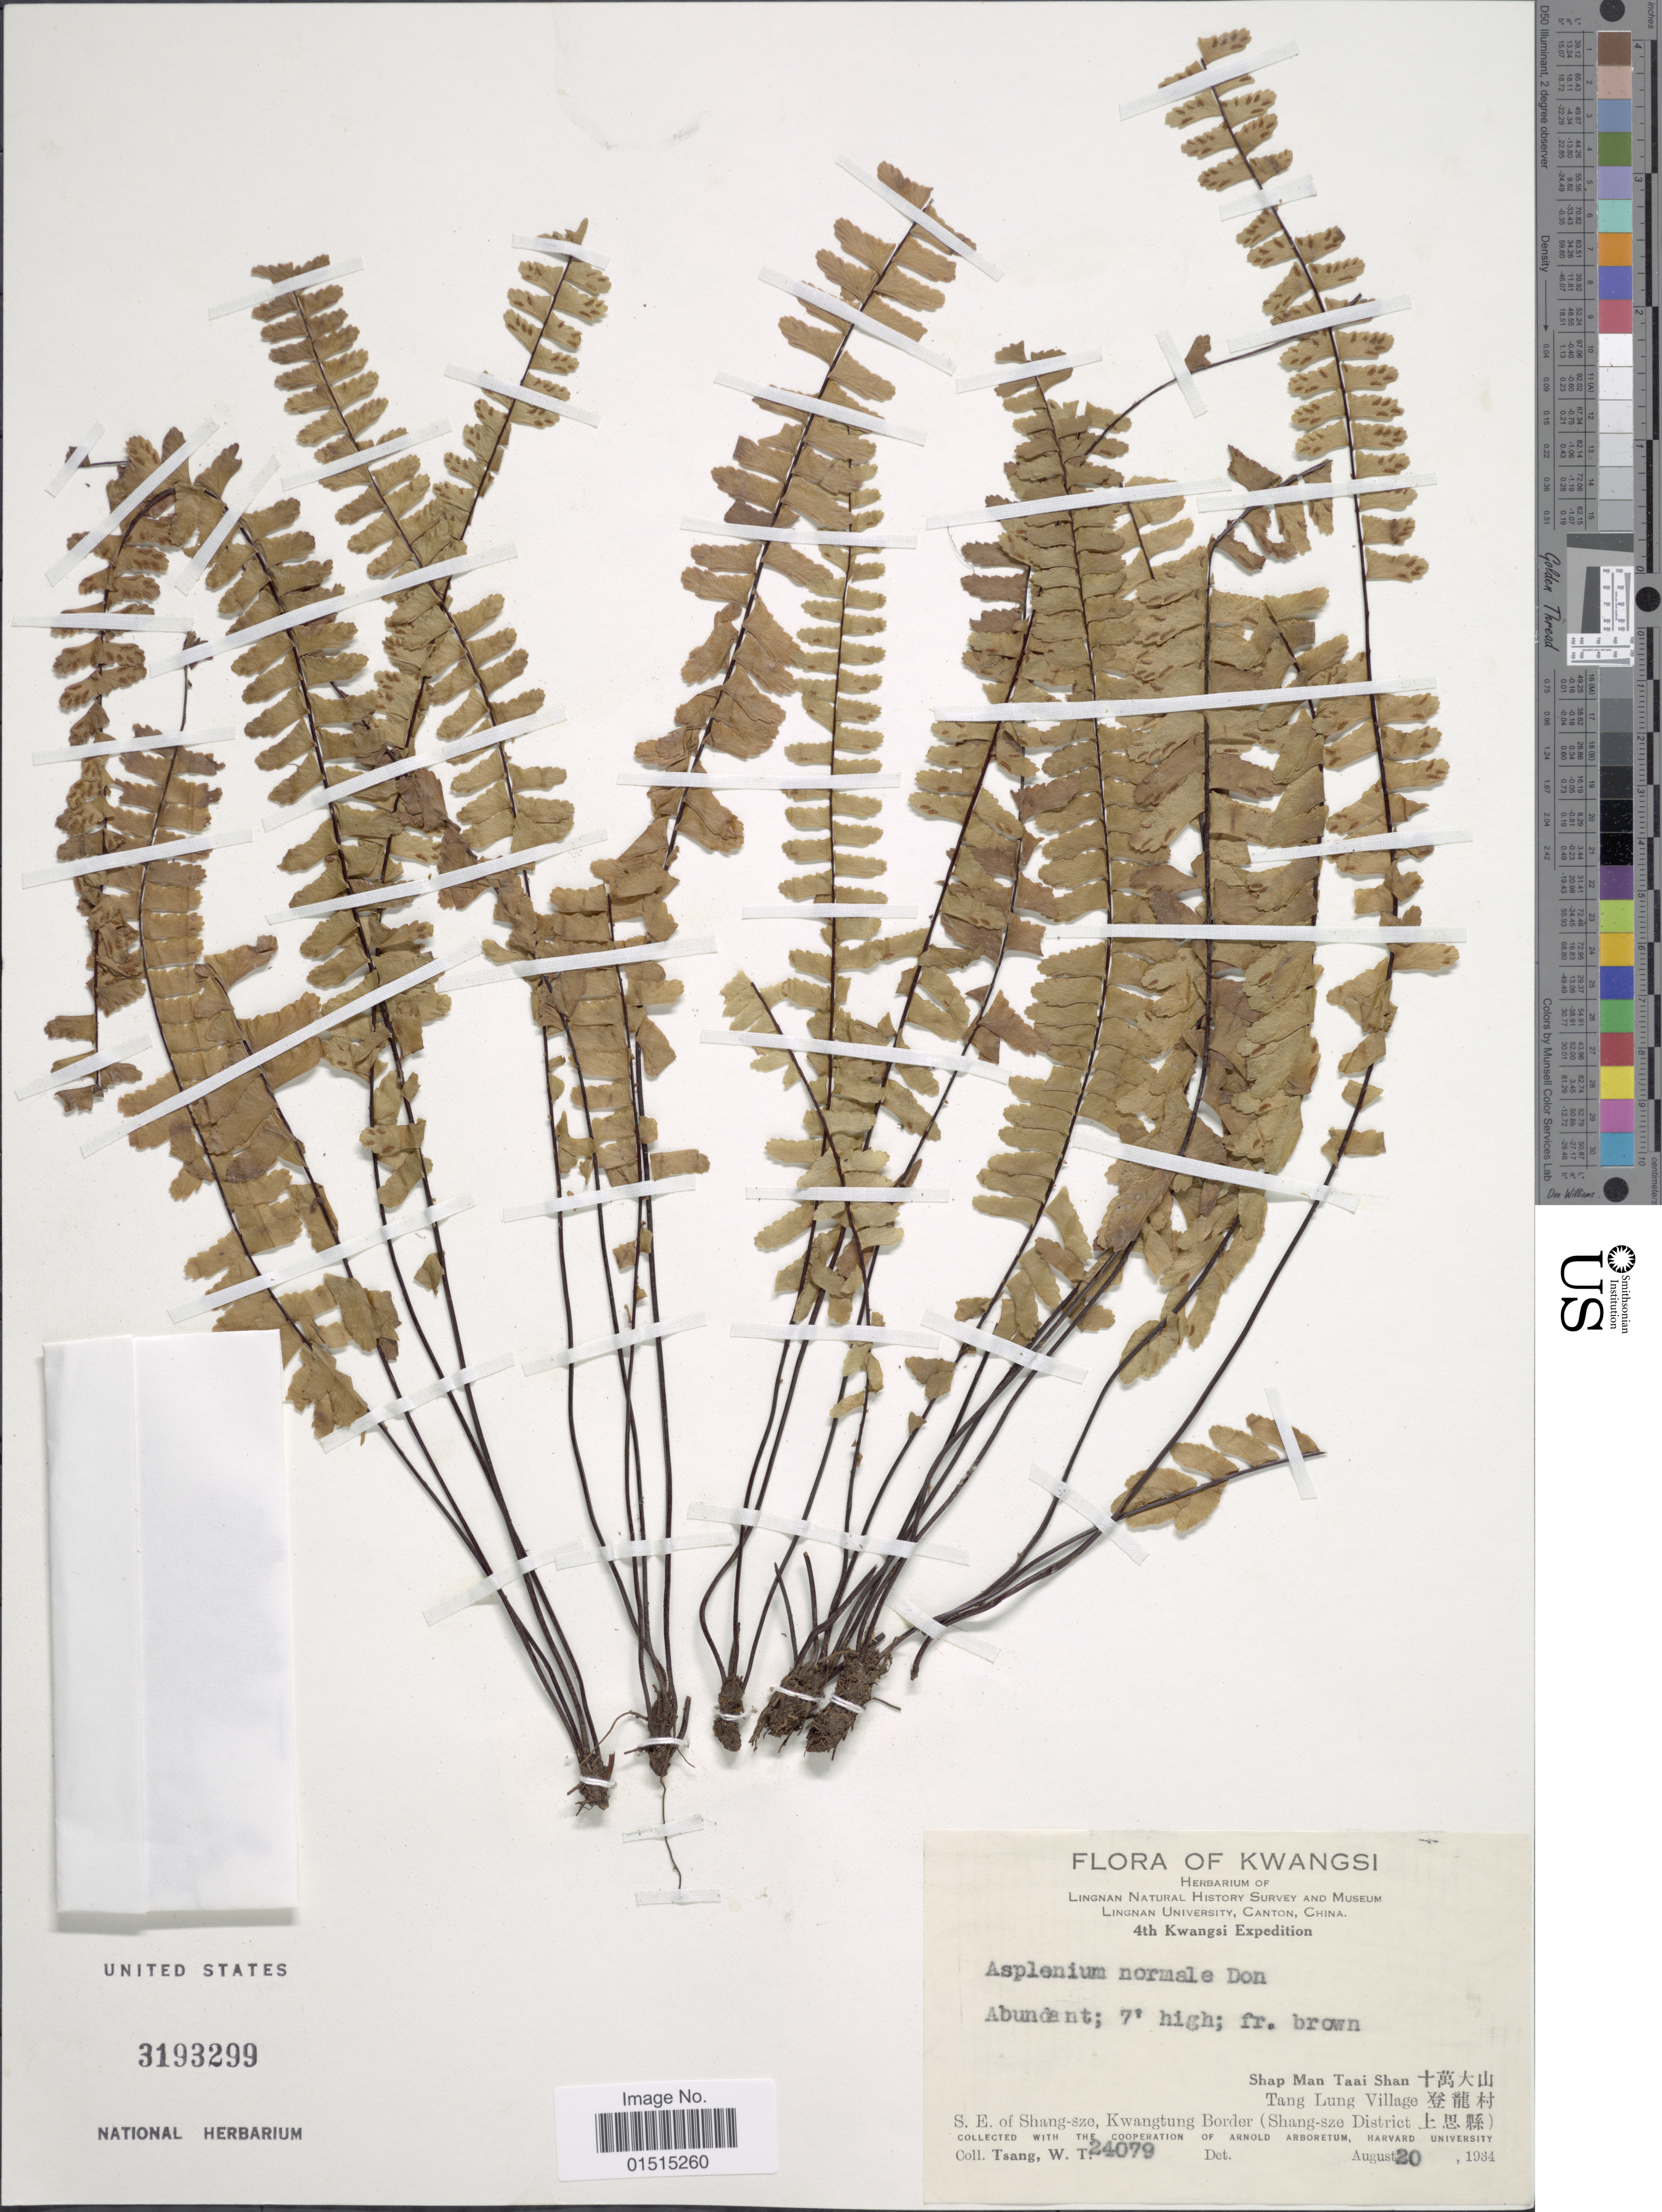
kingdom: Plantae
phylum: Tracheophyta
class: Polypodiopsida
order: Polypodiales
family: Aspleniaceae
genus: Asplenium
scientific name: Asplenium normale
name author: D. Don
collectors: W. T. Tsang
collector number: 24079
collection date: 1934-08-20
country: China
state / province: Guangxi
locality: Kwangsi, Shap Man Taai Shan, Tang Lung Village, S.E. of Shang-Sze, Kwangtung Border (Shang-Sze District)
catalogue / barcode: US 3193299